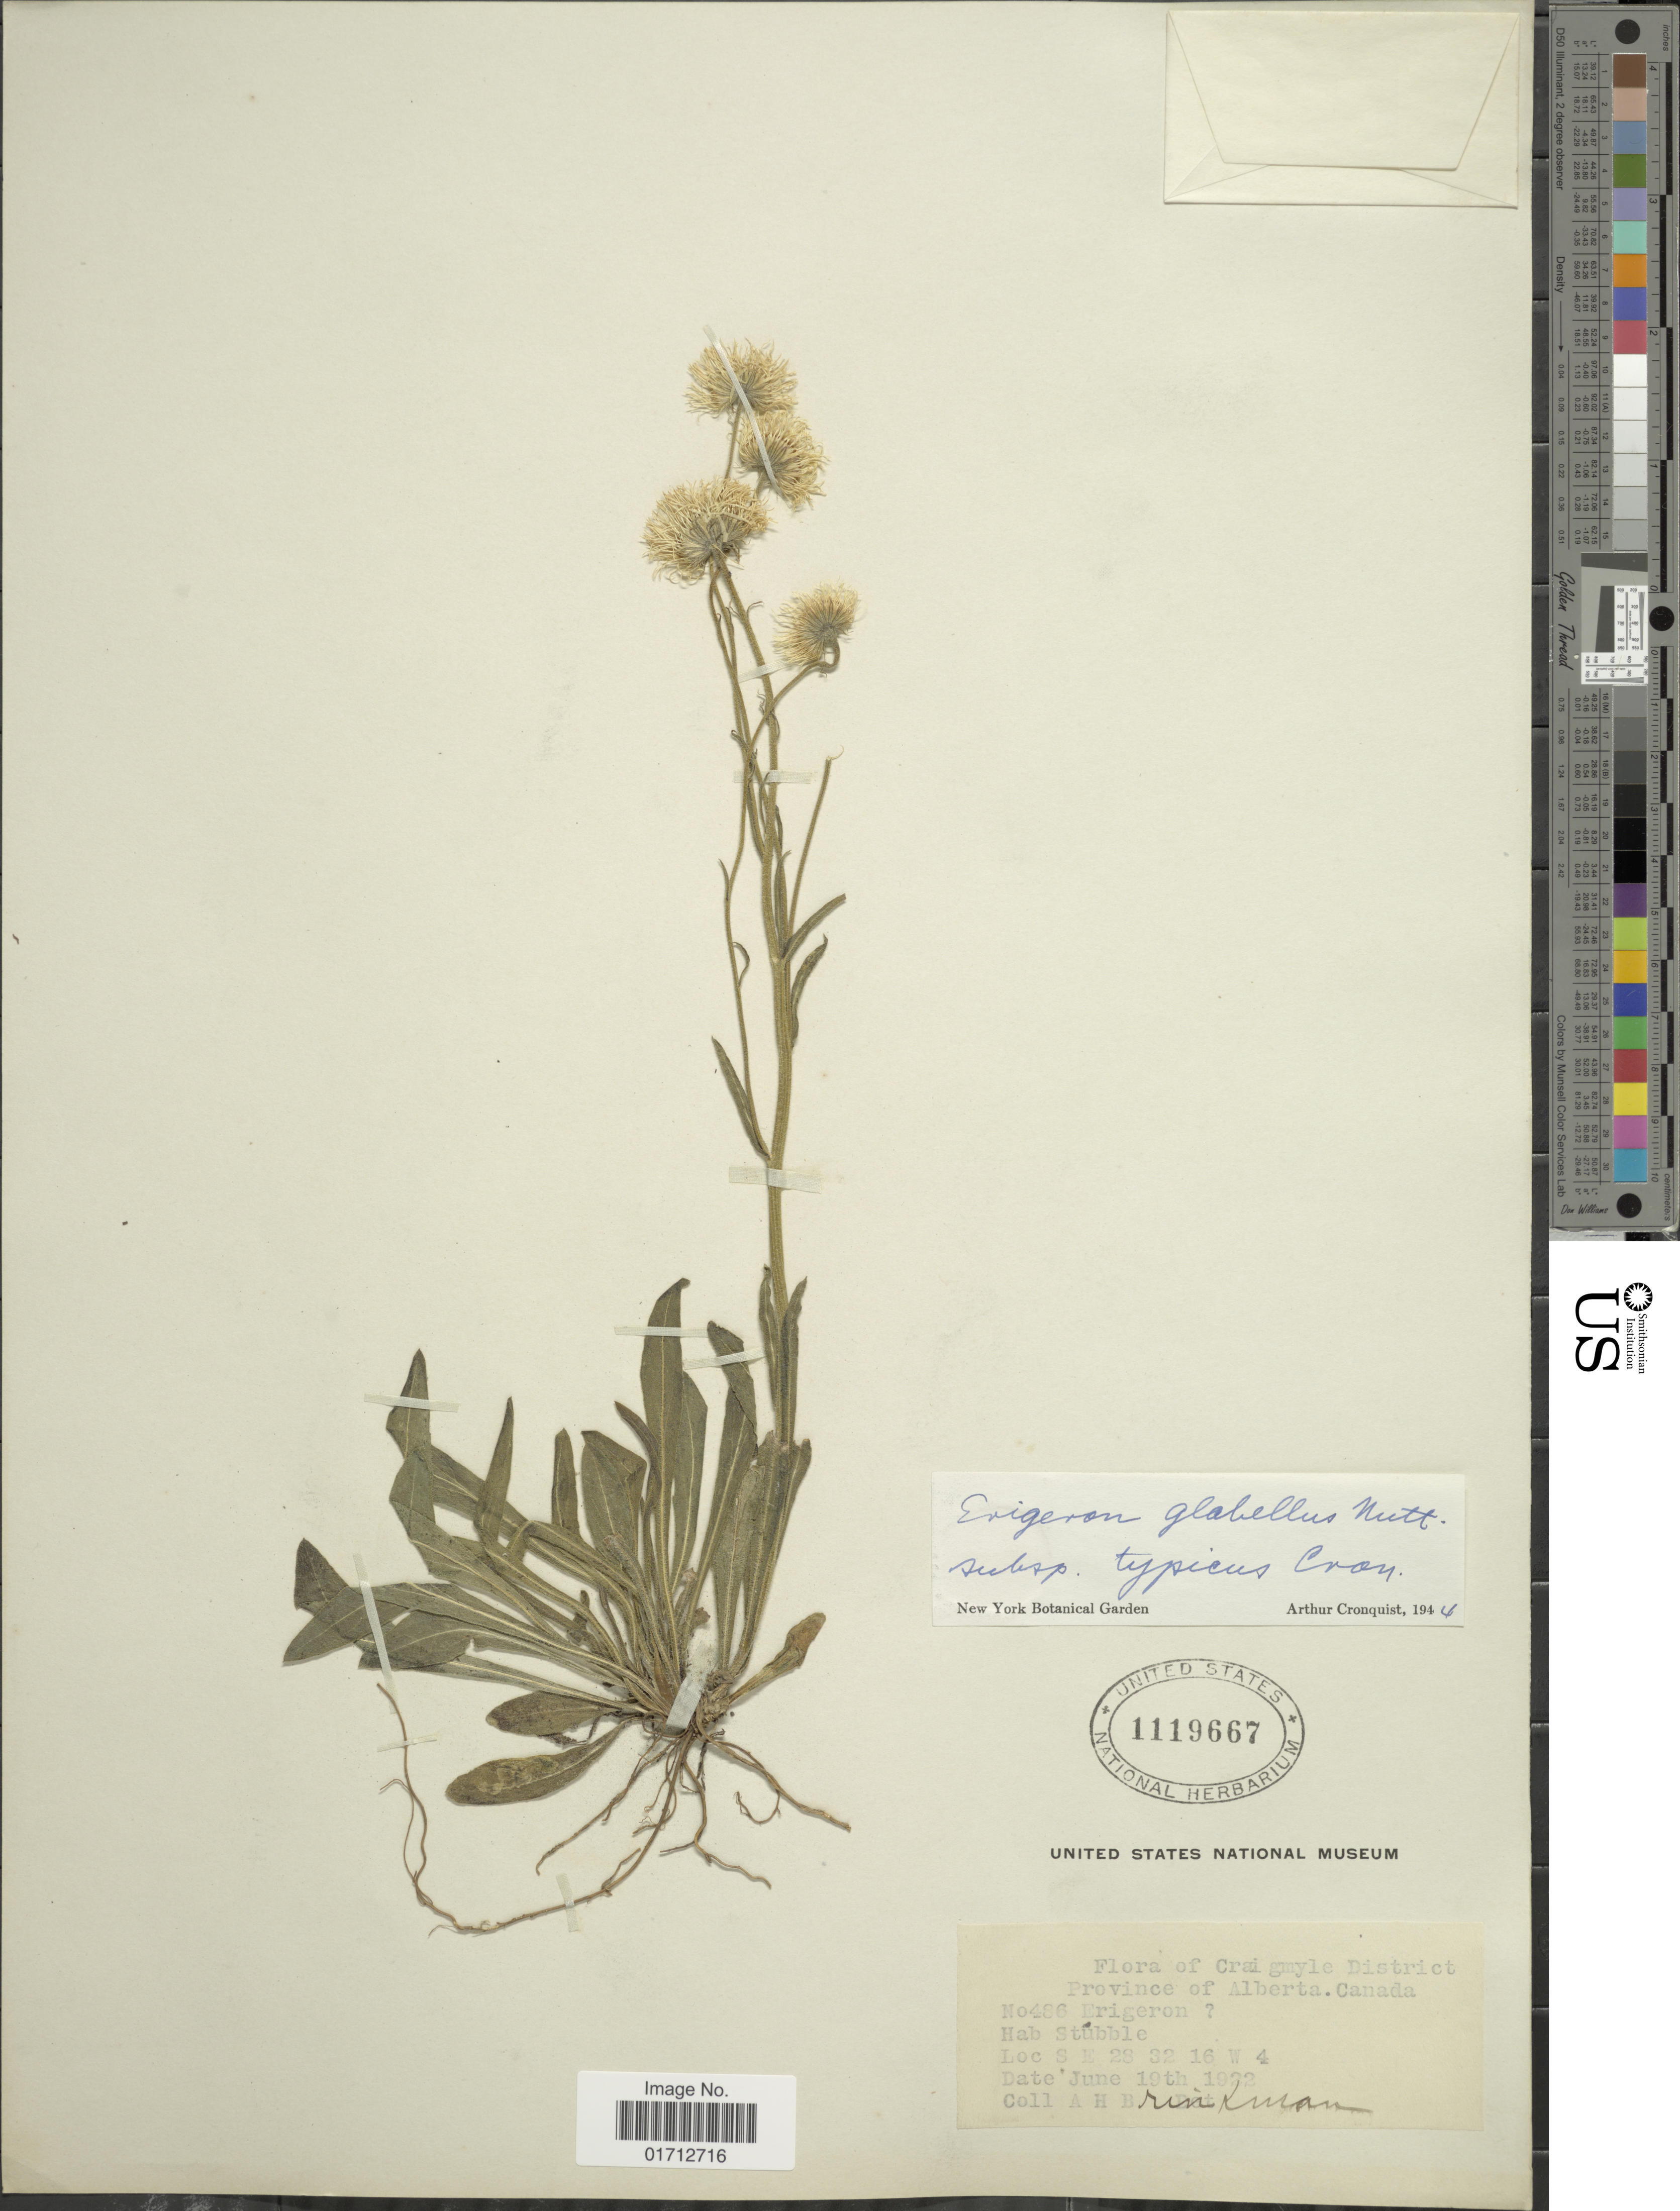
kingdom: Plantae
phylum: Tracheophyta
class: Magnoliopsida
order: Asterales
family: Asteraceae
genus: Erigeron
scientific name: Erigeron glabellus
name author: Nutt.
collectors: A. Brinkman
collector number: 486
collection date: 1922-06-19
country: Canada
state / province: Alberta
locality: Craigmyle District.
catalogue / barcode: US 1119667